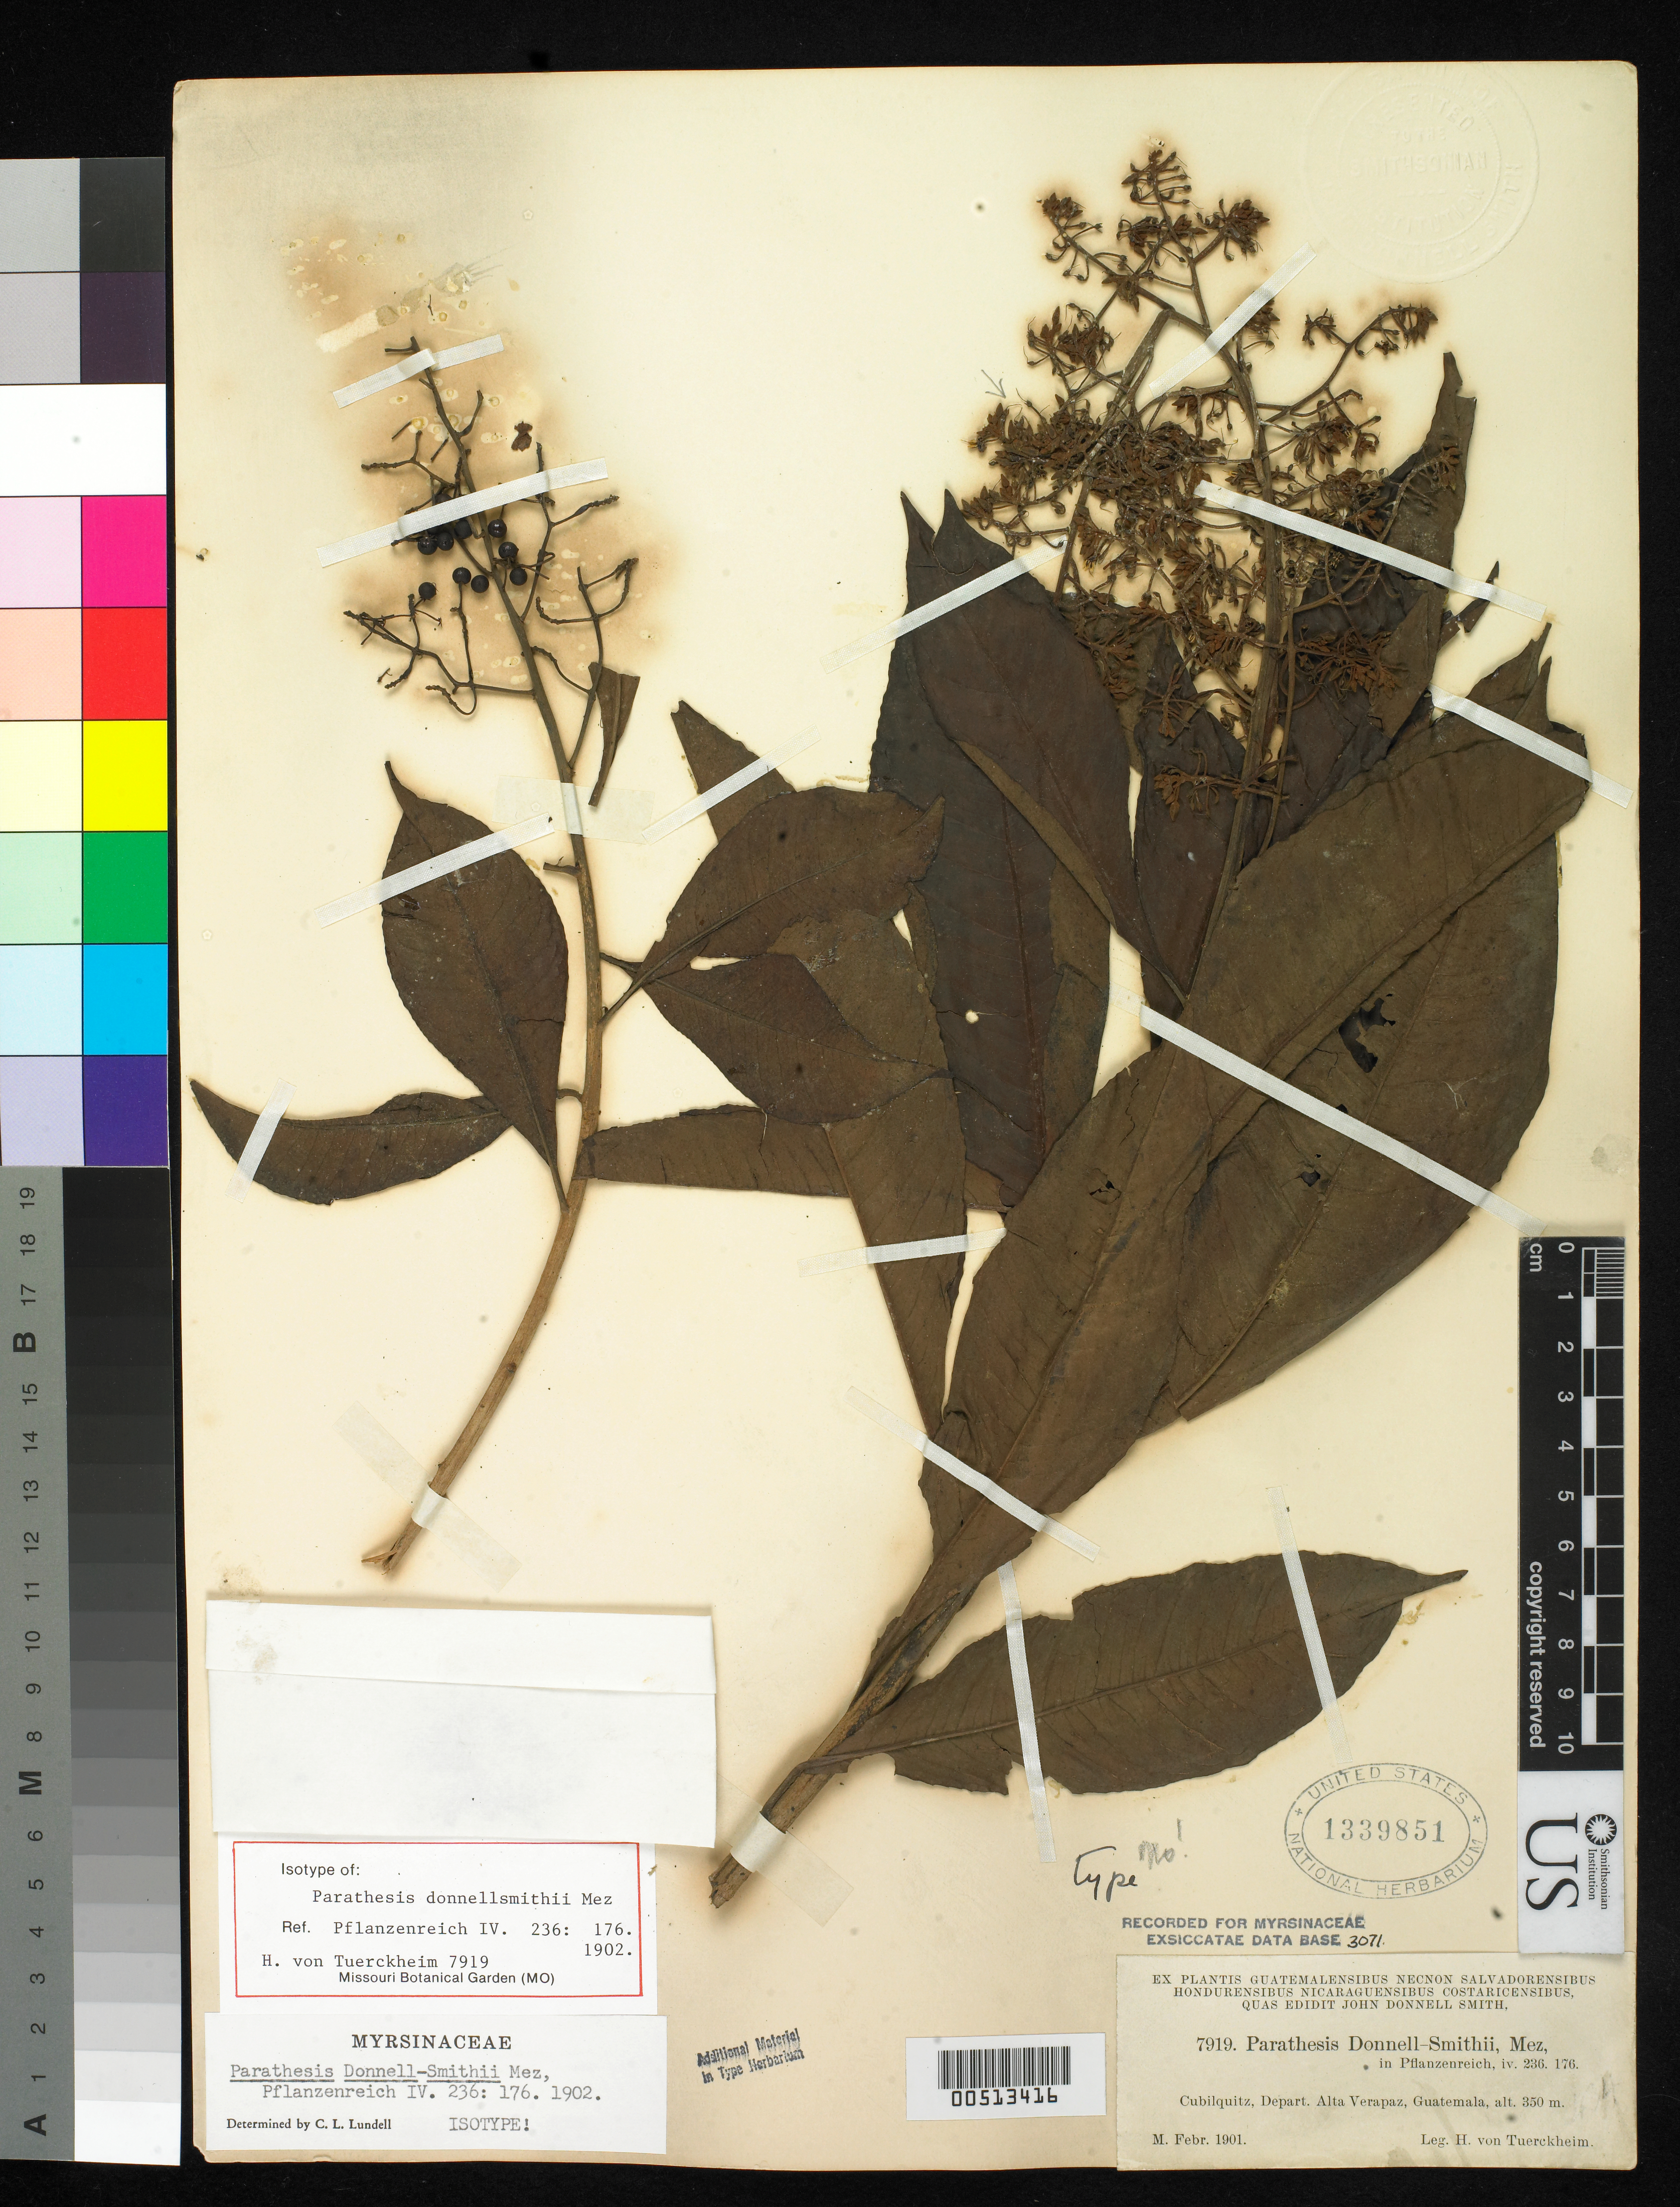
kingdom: Plantae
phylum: Tracheophyta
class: Magnoliopsida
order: Ericales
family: Primulaceae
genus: Parathesis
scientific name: Parathesis donnell-smithii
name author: Mez in Engl.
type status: Isotype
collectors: H. von Türckheim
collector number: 7919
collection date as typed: Feb 1901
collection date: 1901-02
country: Guatemala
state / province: Alta Verapaz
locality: Near Cubilquitz.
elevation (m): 350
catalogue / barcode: US 1339851